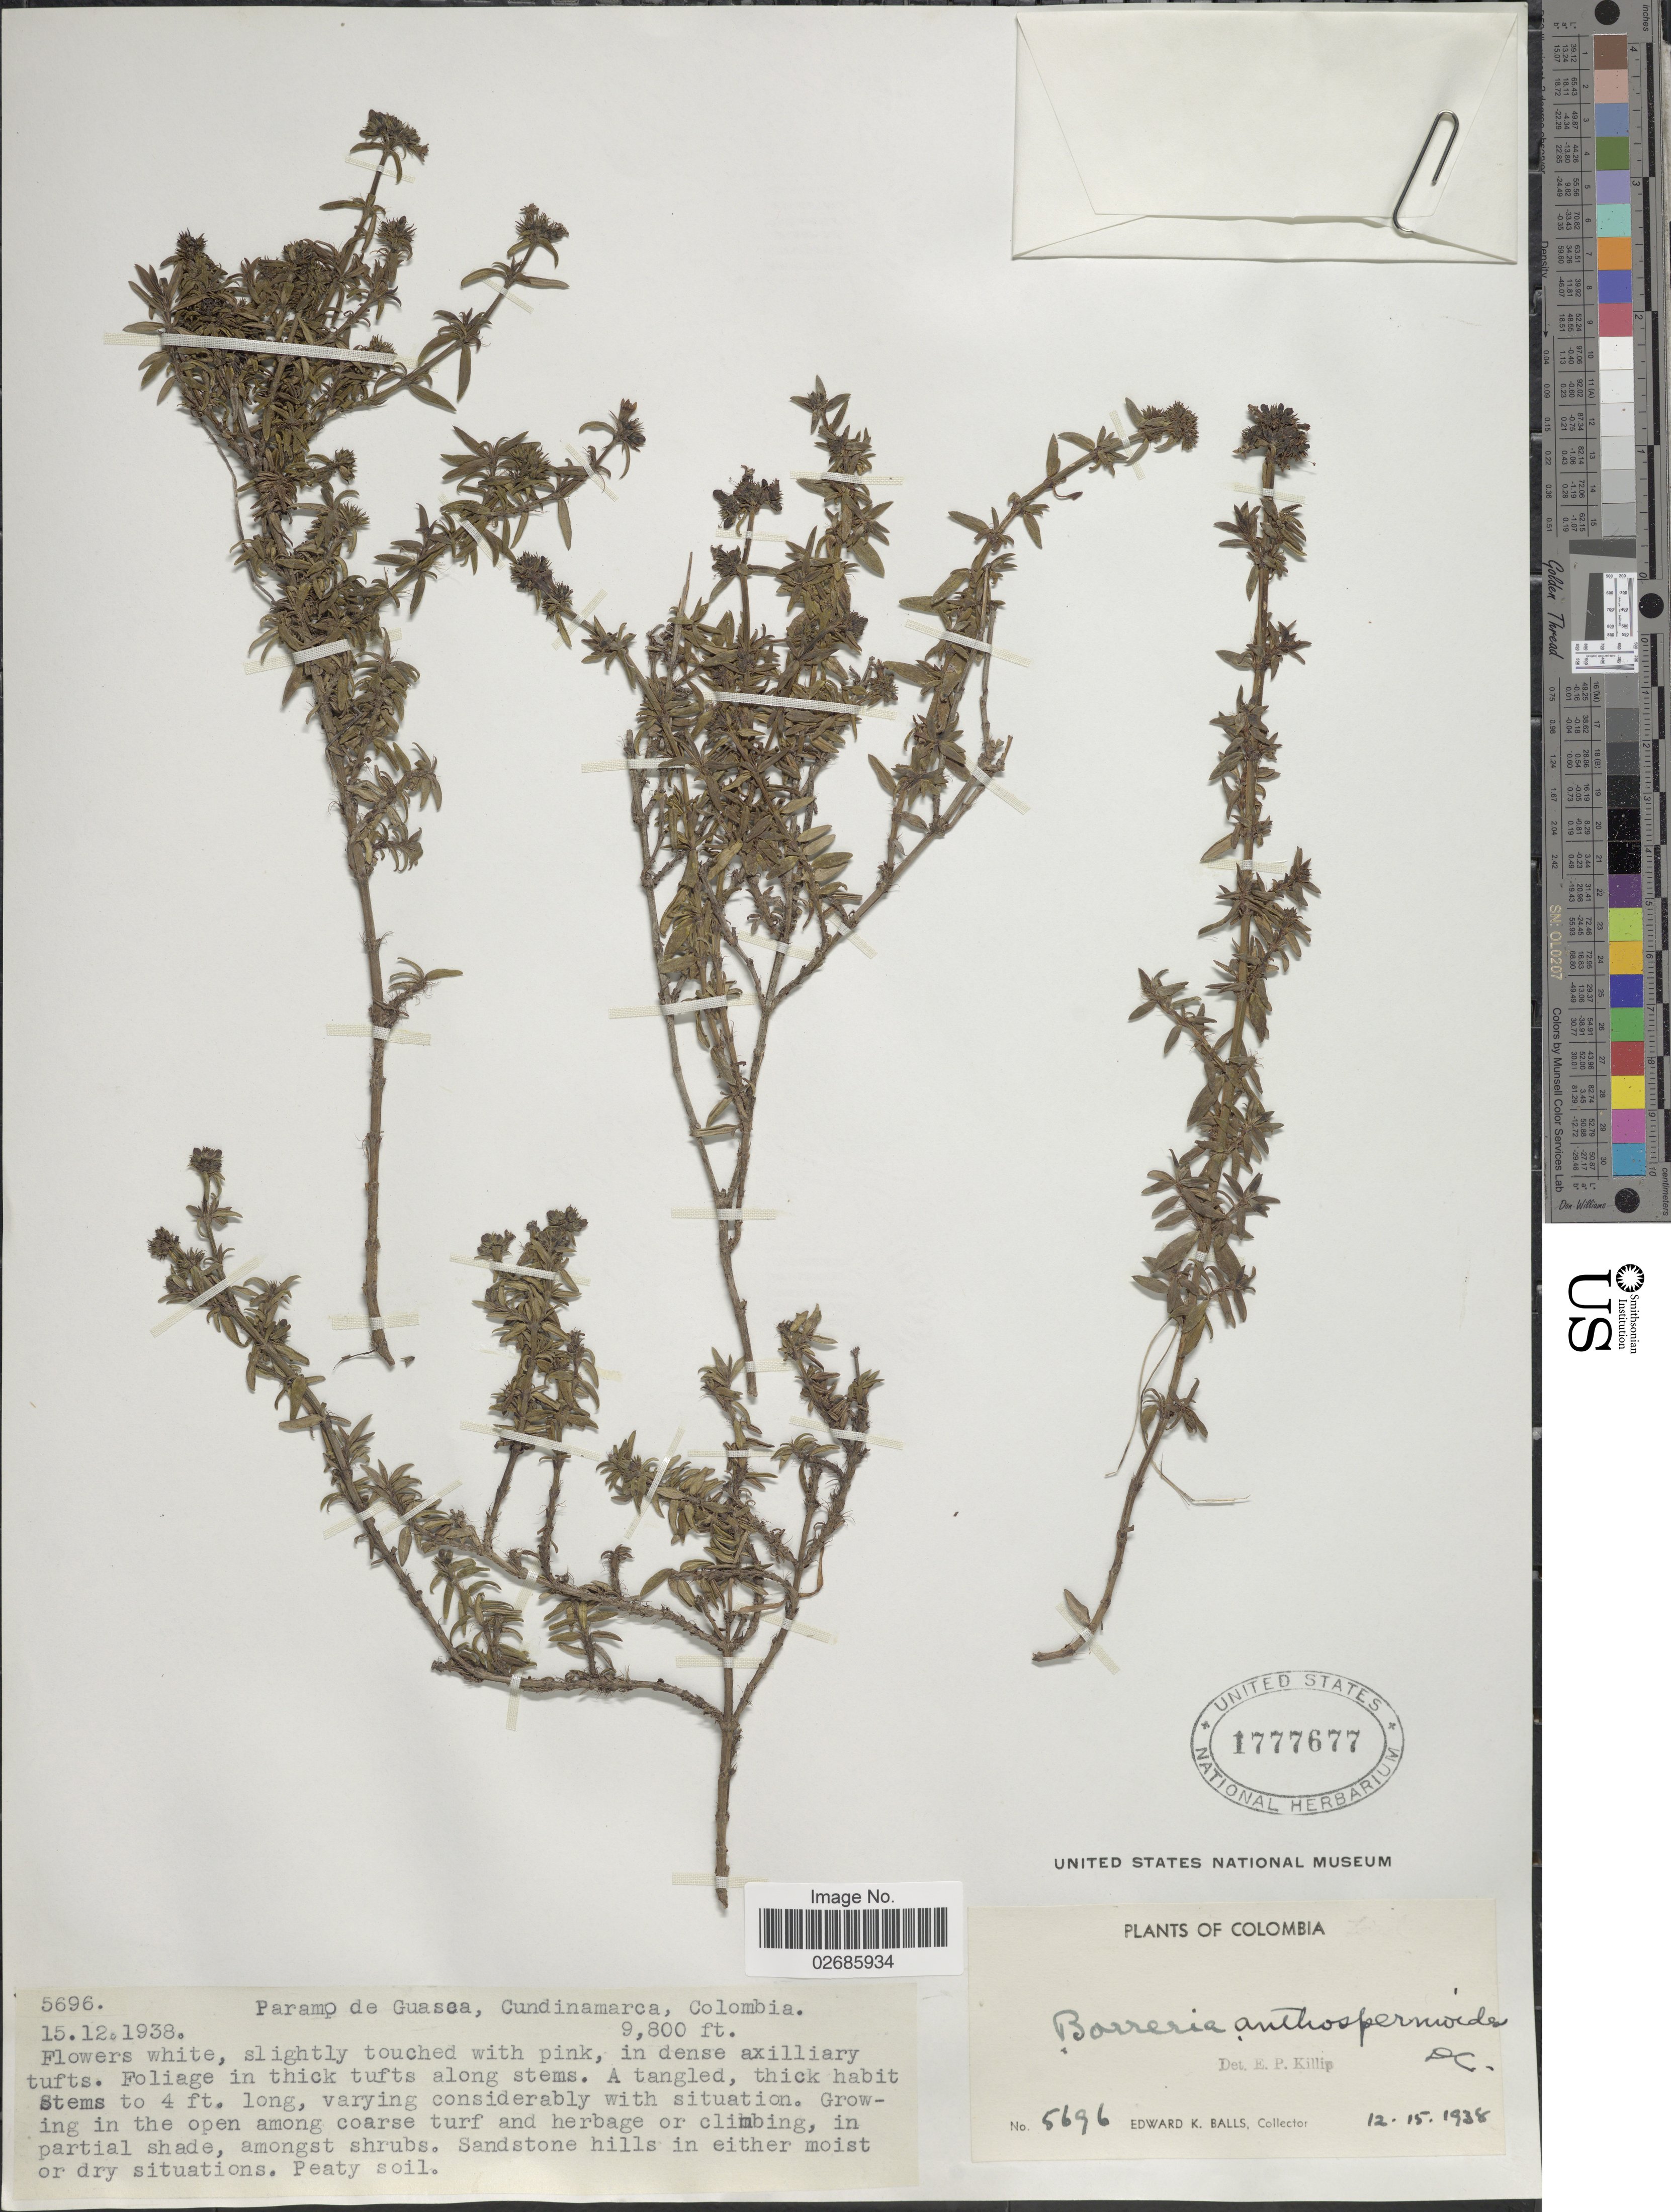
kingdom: Plantae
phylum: Tracheophyta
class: Magnoliopsida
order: Gentianales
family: Rubiaceae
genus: Borreria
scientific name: Borreria anthospermoides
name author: DC.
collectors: E. K. Balls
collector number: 5696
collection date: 1938-12-15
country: Colombia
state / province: Cundinamarca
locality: Paramo de Guasca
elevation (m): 2987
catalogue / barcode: US 1777677